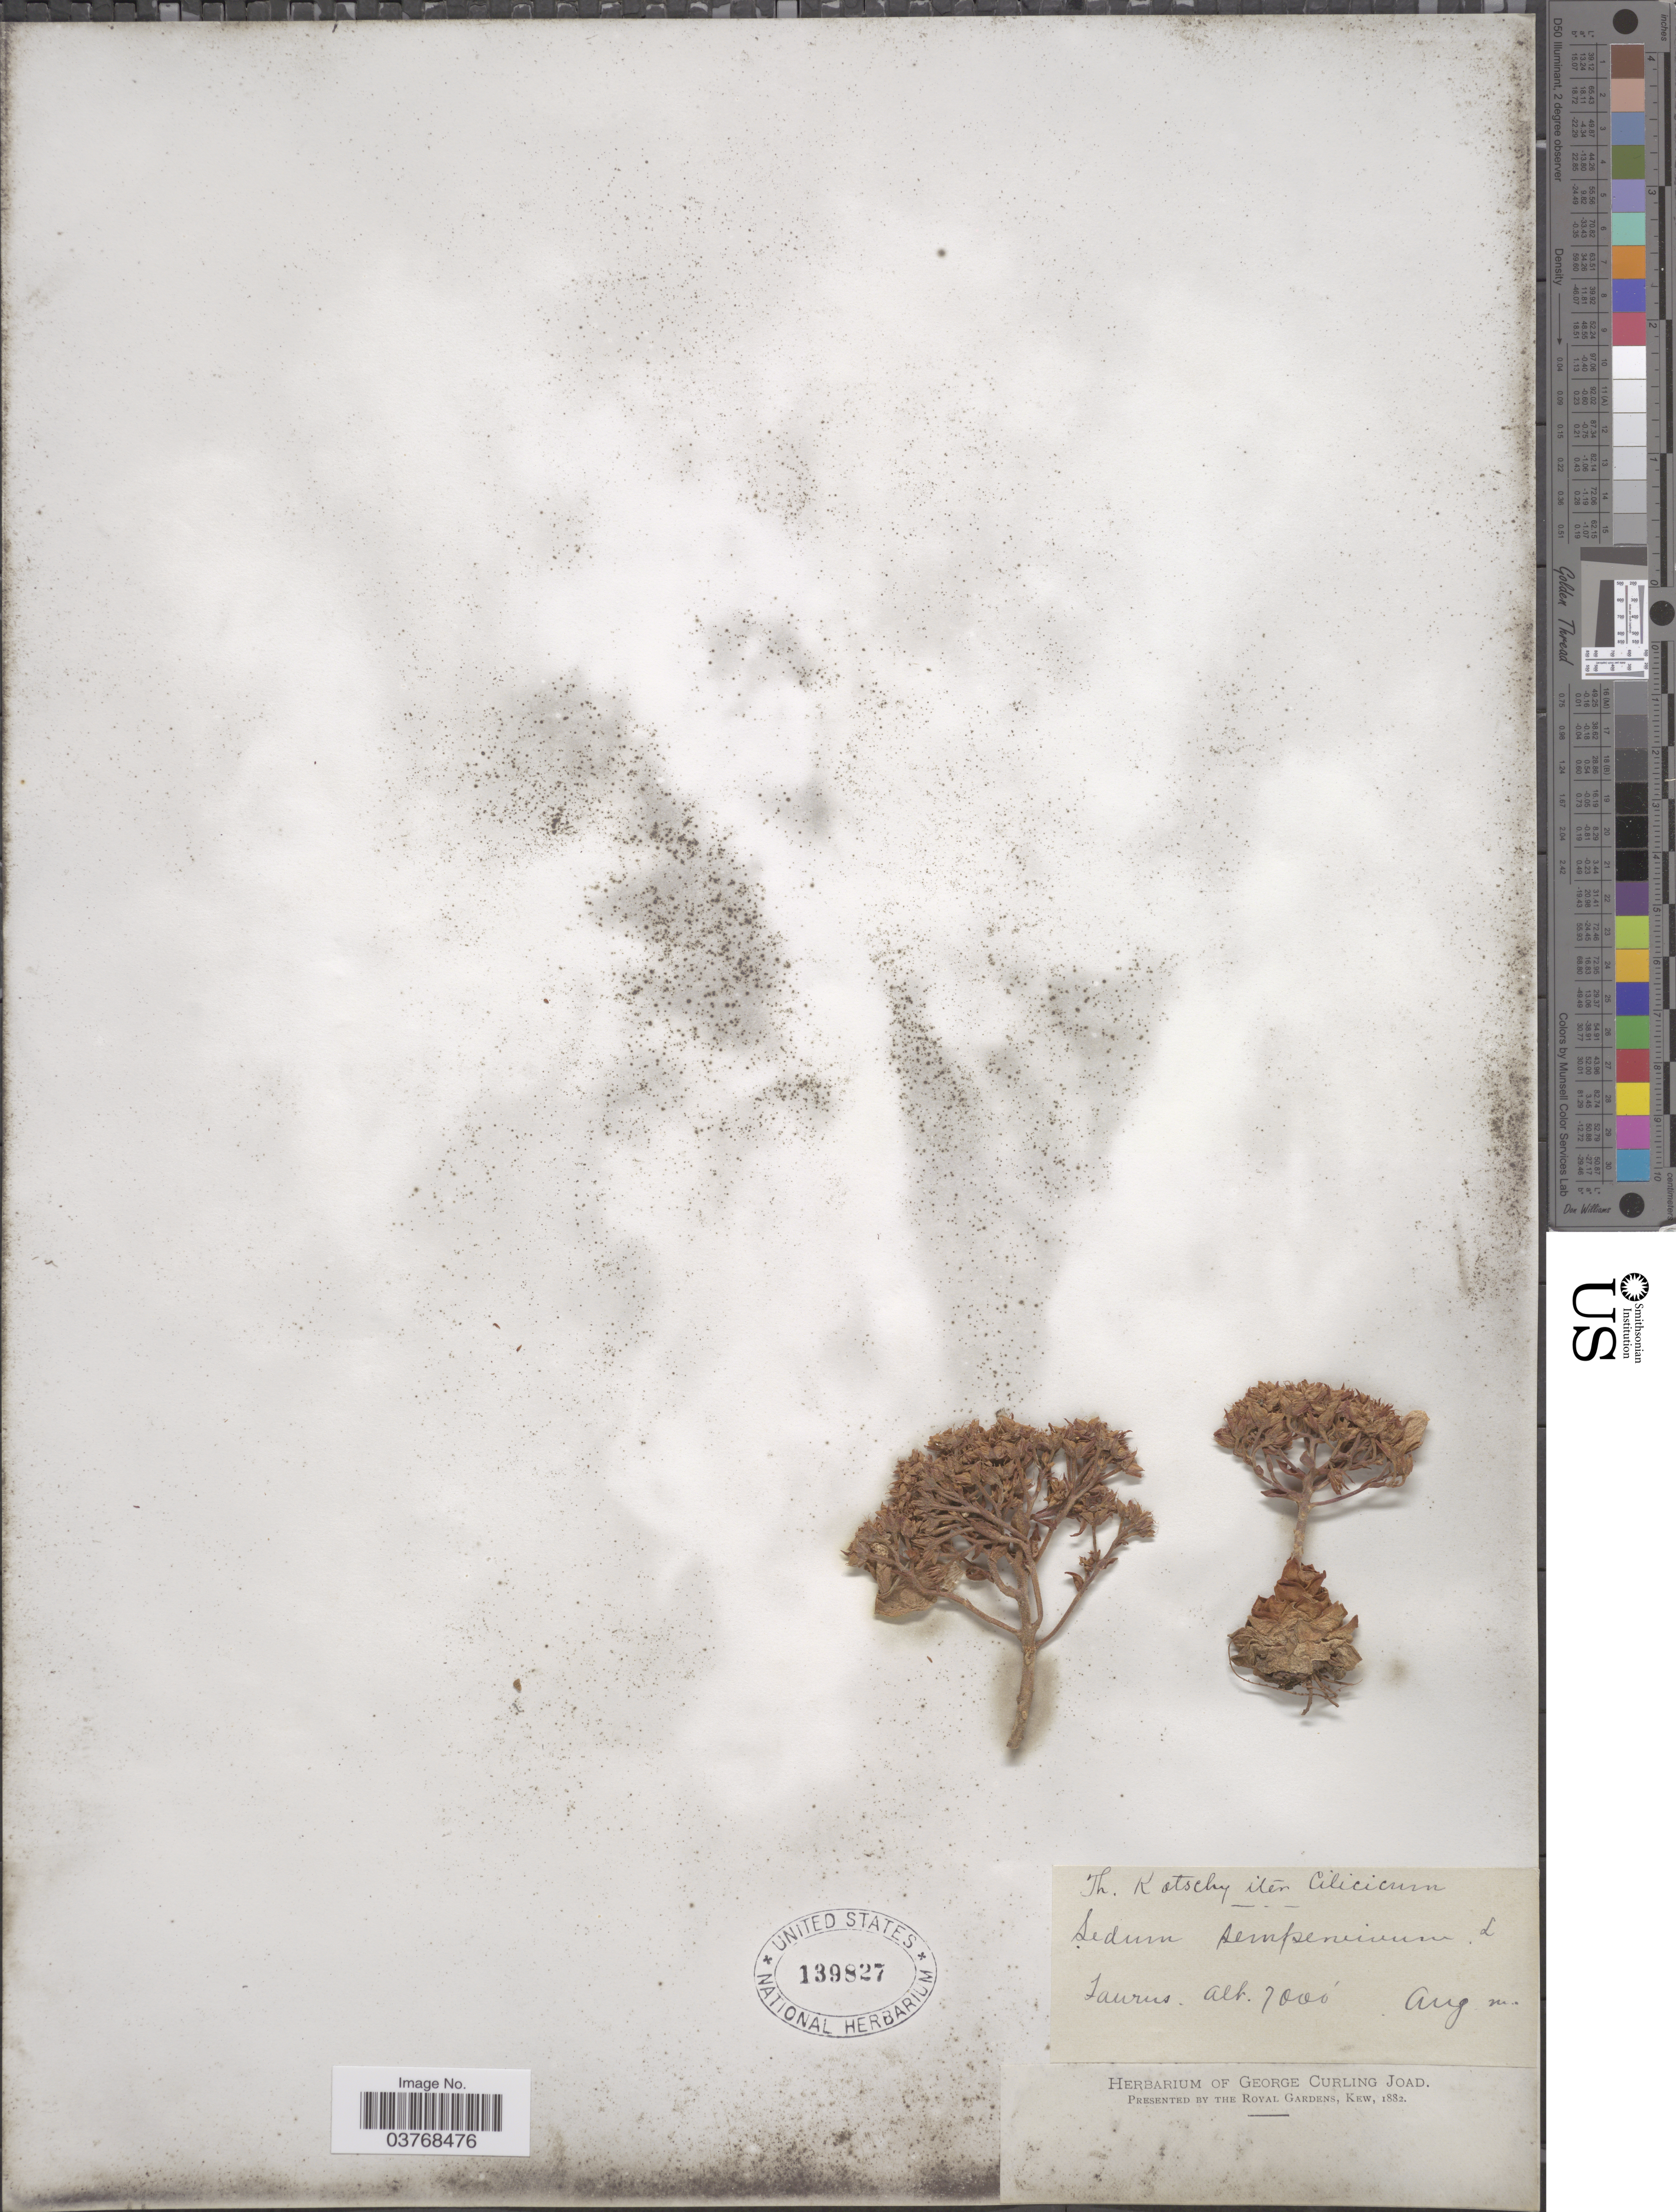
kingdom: Plantae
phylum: Tracheophyta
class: Magnoliopsida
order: Saxifragales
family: Crassulaceae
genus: Prometheum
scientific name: Prometheum sempervivoides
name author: (Fisch. ex M. Bieb.) H. Ohba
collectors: K. G. Kotschy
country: Turkey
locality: Iter Cilicicum. Taurus.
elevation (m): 2134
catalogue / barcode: US 139827